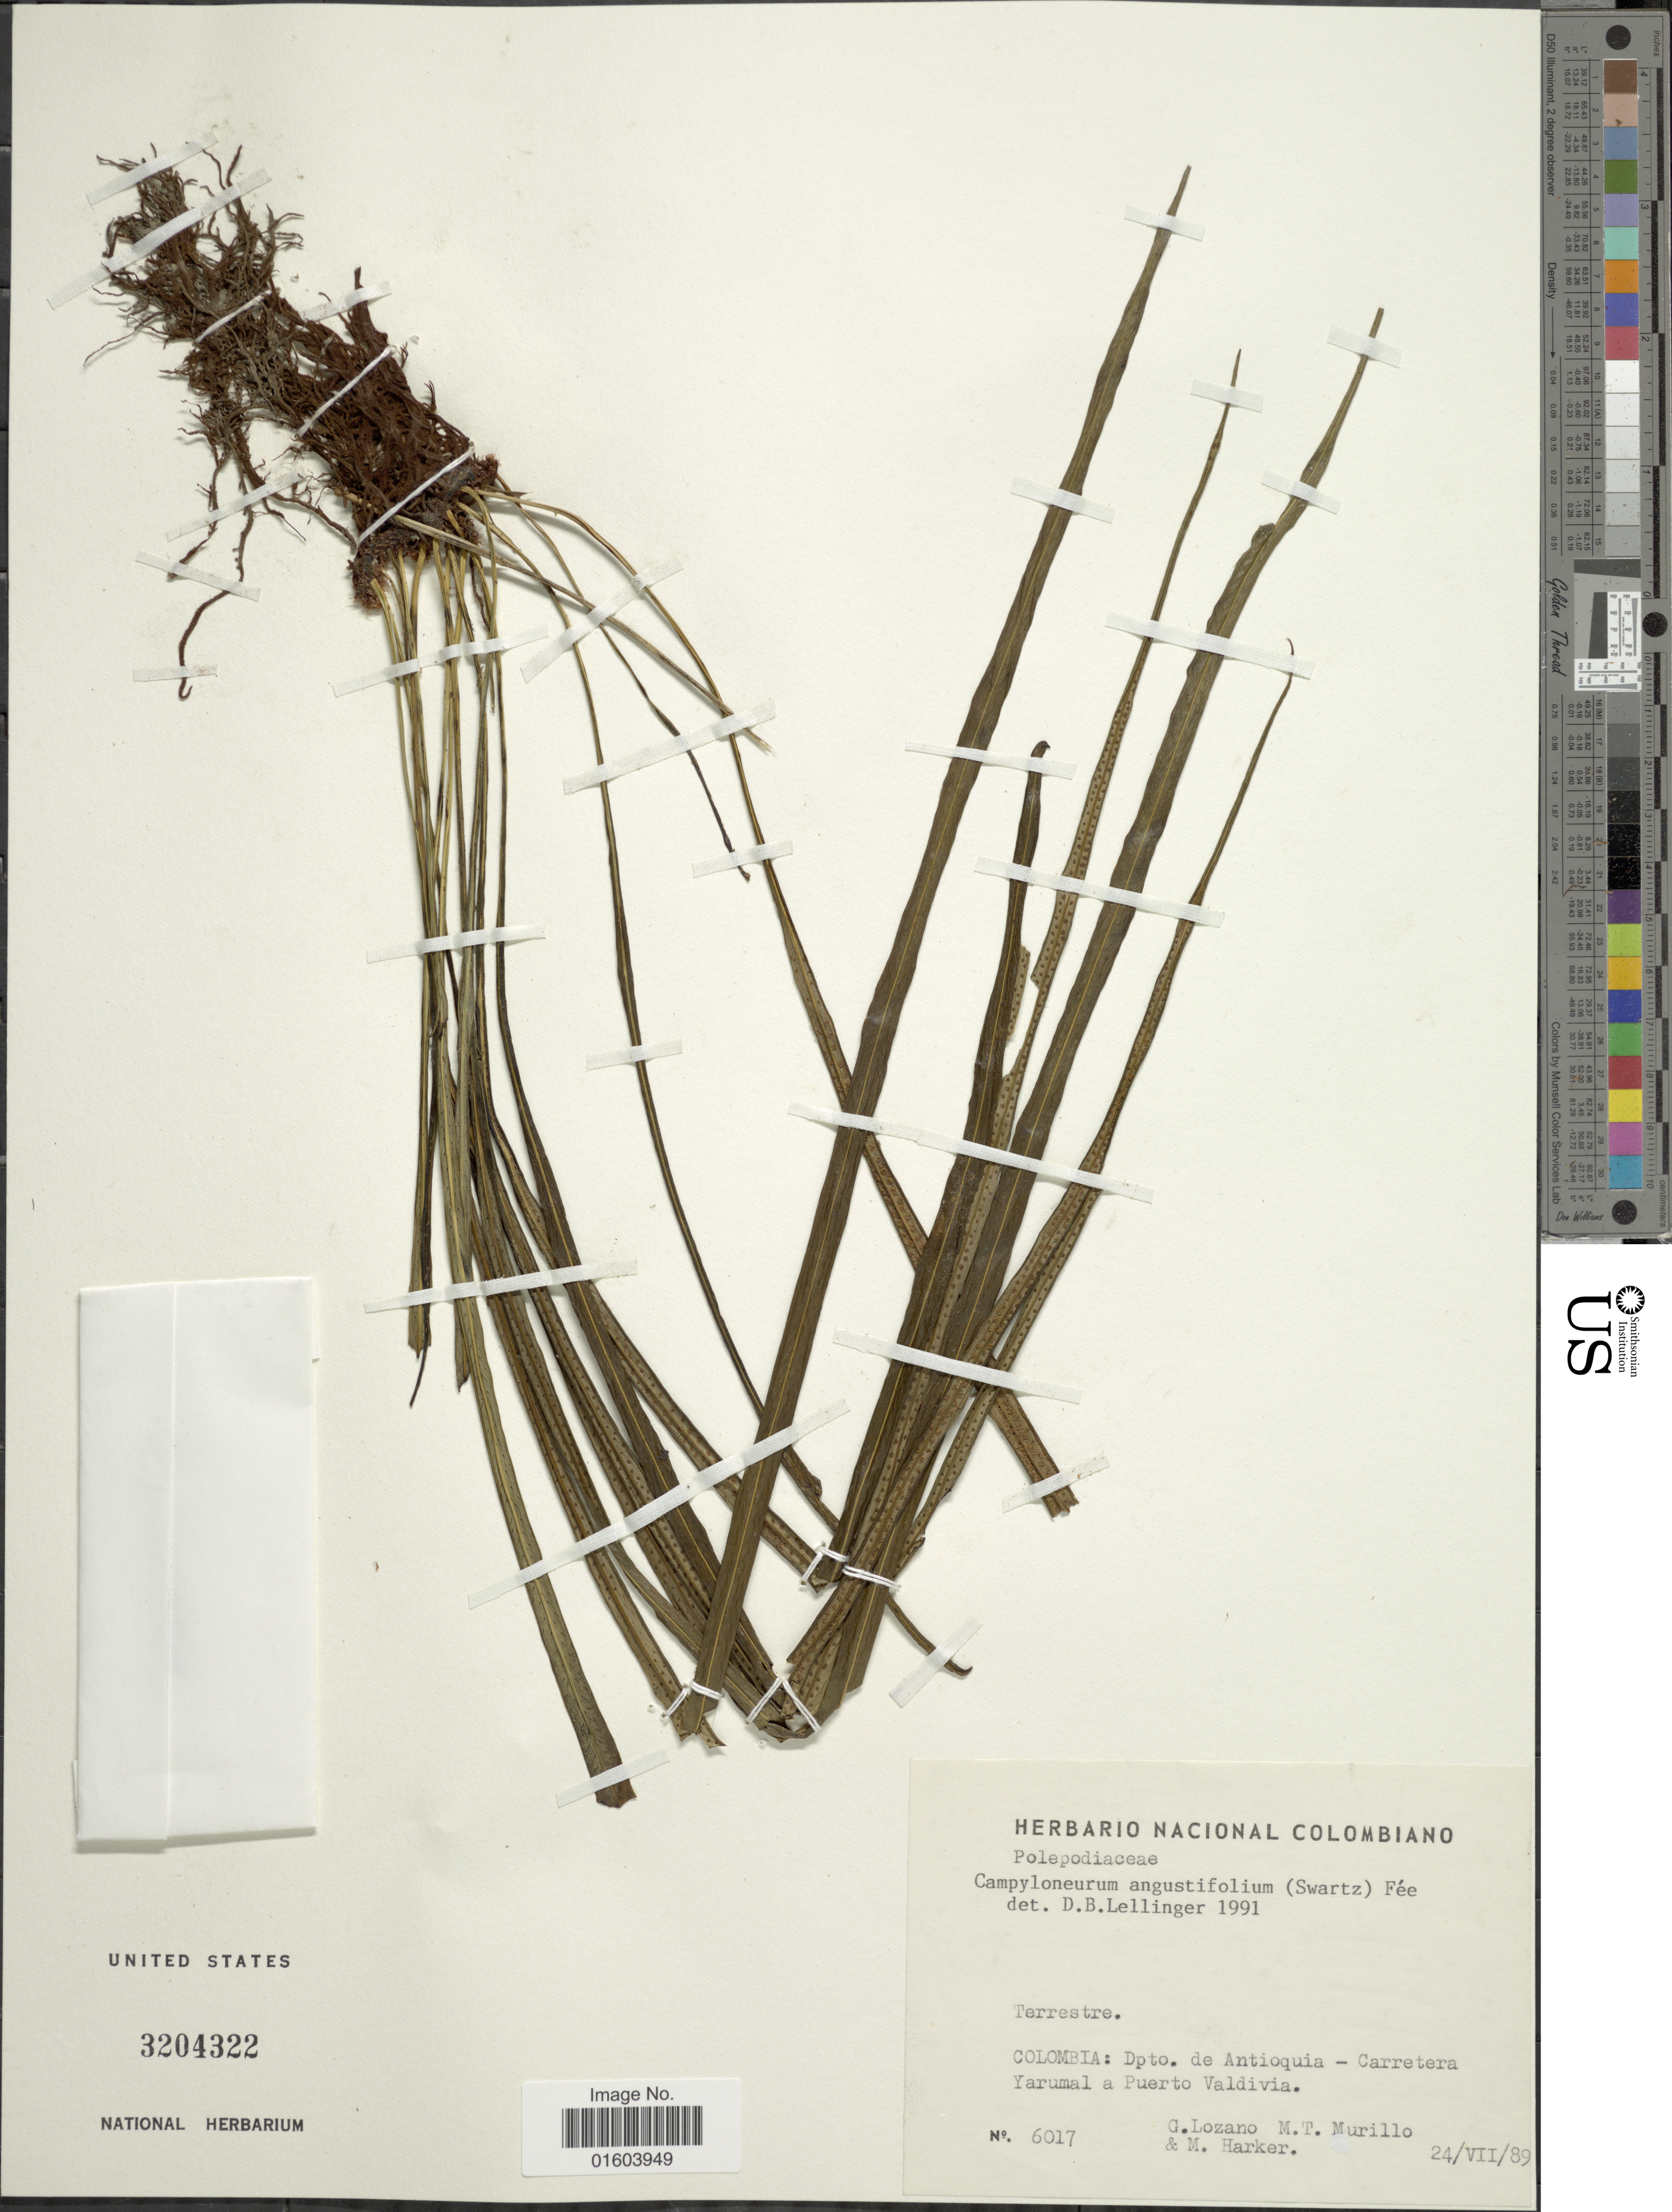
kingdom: Plantae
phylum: Tracheophyta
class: Polypodiopsida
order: Polypodiales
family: Polypodiaceae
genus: Campyloneurum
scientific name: Campyloneurum angustifolium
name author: (Sw.) Fée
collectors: G. Lozano-Contreras, M. Murillo & M. Harker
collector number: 6017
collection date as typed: Transcribed d/m/y: 24/7/89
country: Colombia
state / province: Antioquia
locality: Colombia: Dpto. de Antioquia - Carretera, Yarumal a Puerto Valdivia.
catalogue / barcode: US 3204322